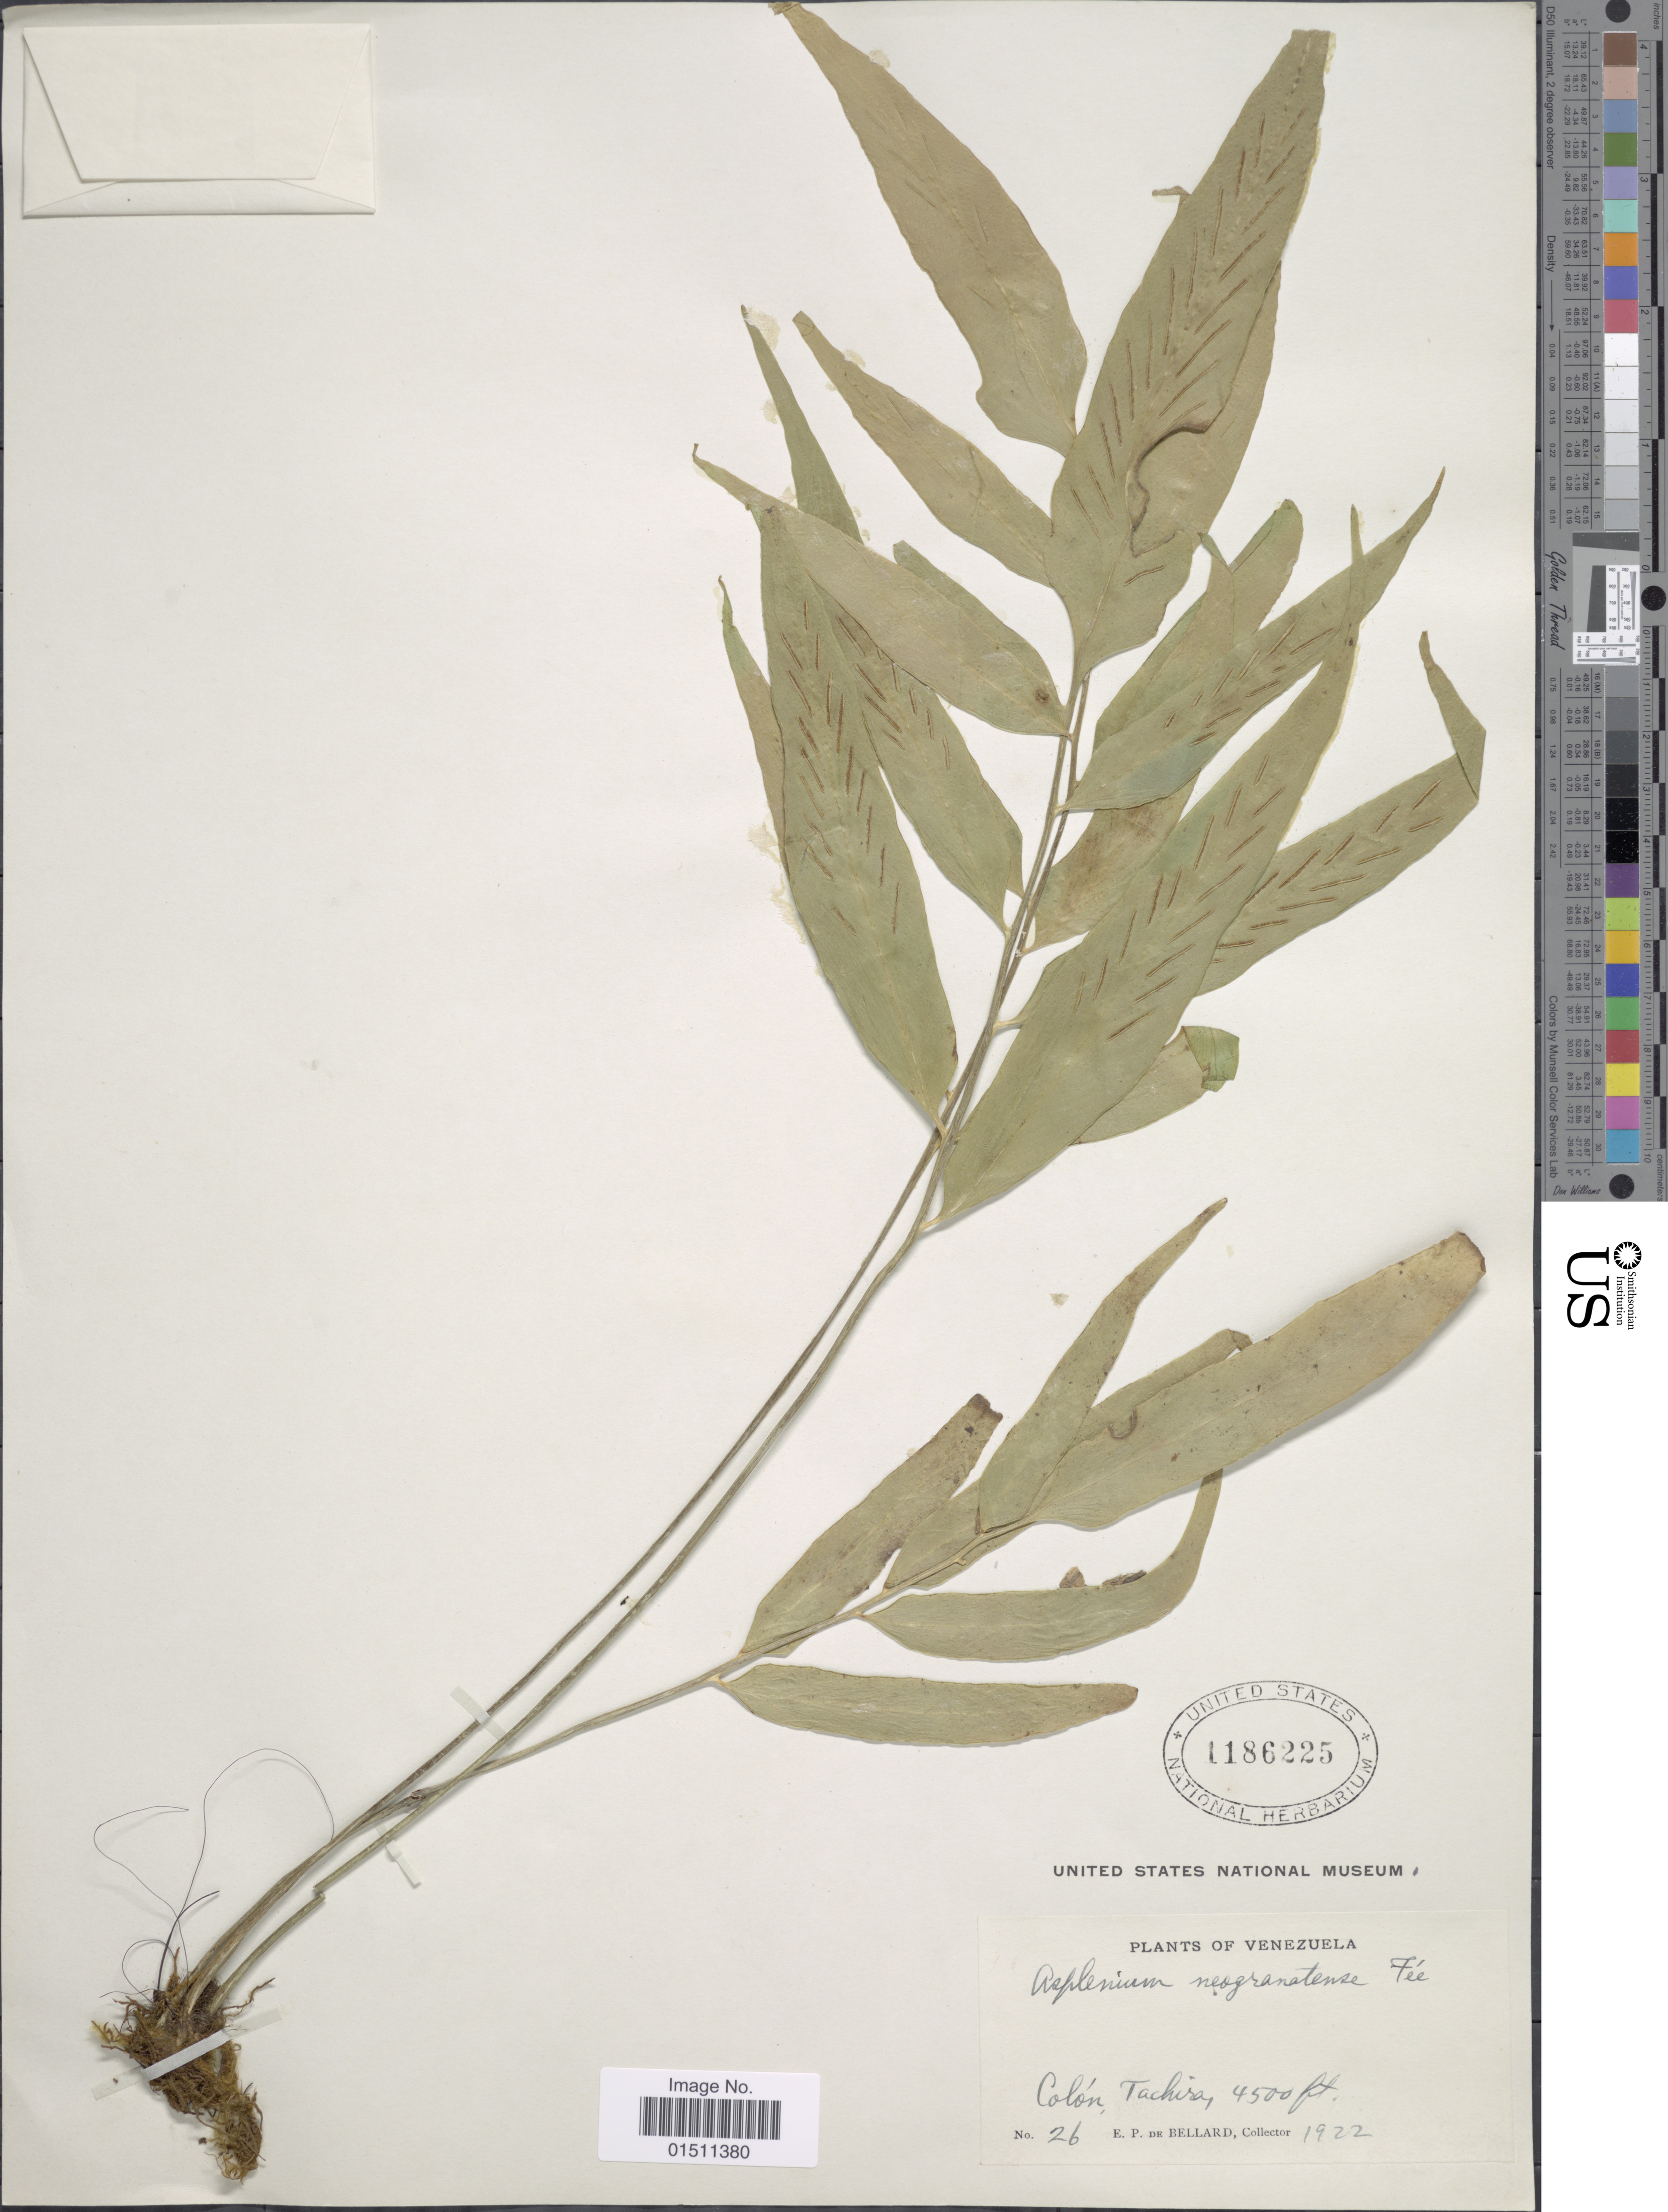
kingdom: Plantae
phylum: Tracheophyta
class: Polypodiopsida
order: Polypodiales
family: Aspleniaceae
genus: Asplenium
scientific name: Asplenium juglandifolium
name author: Lam.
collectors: E. Bellard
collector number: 26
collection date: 1922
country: Venezuela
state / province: Tachira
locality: Venezuela, Colón Tachira.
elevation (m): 1372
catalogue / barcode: US 1186225